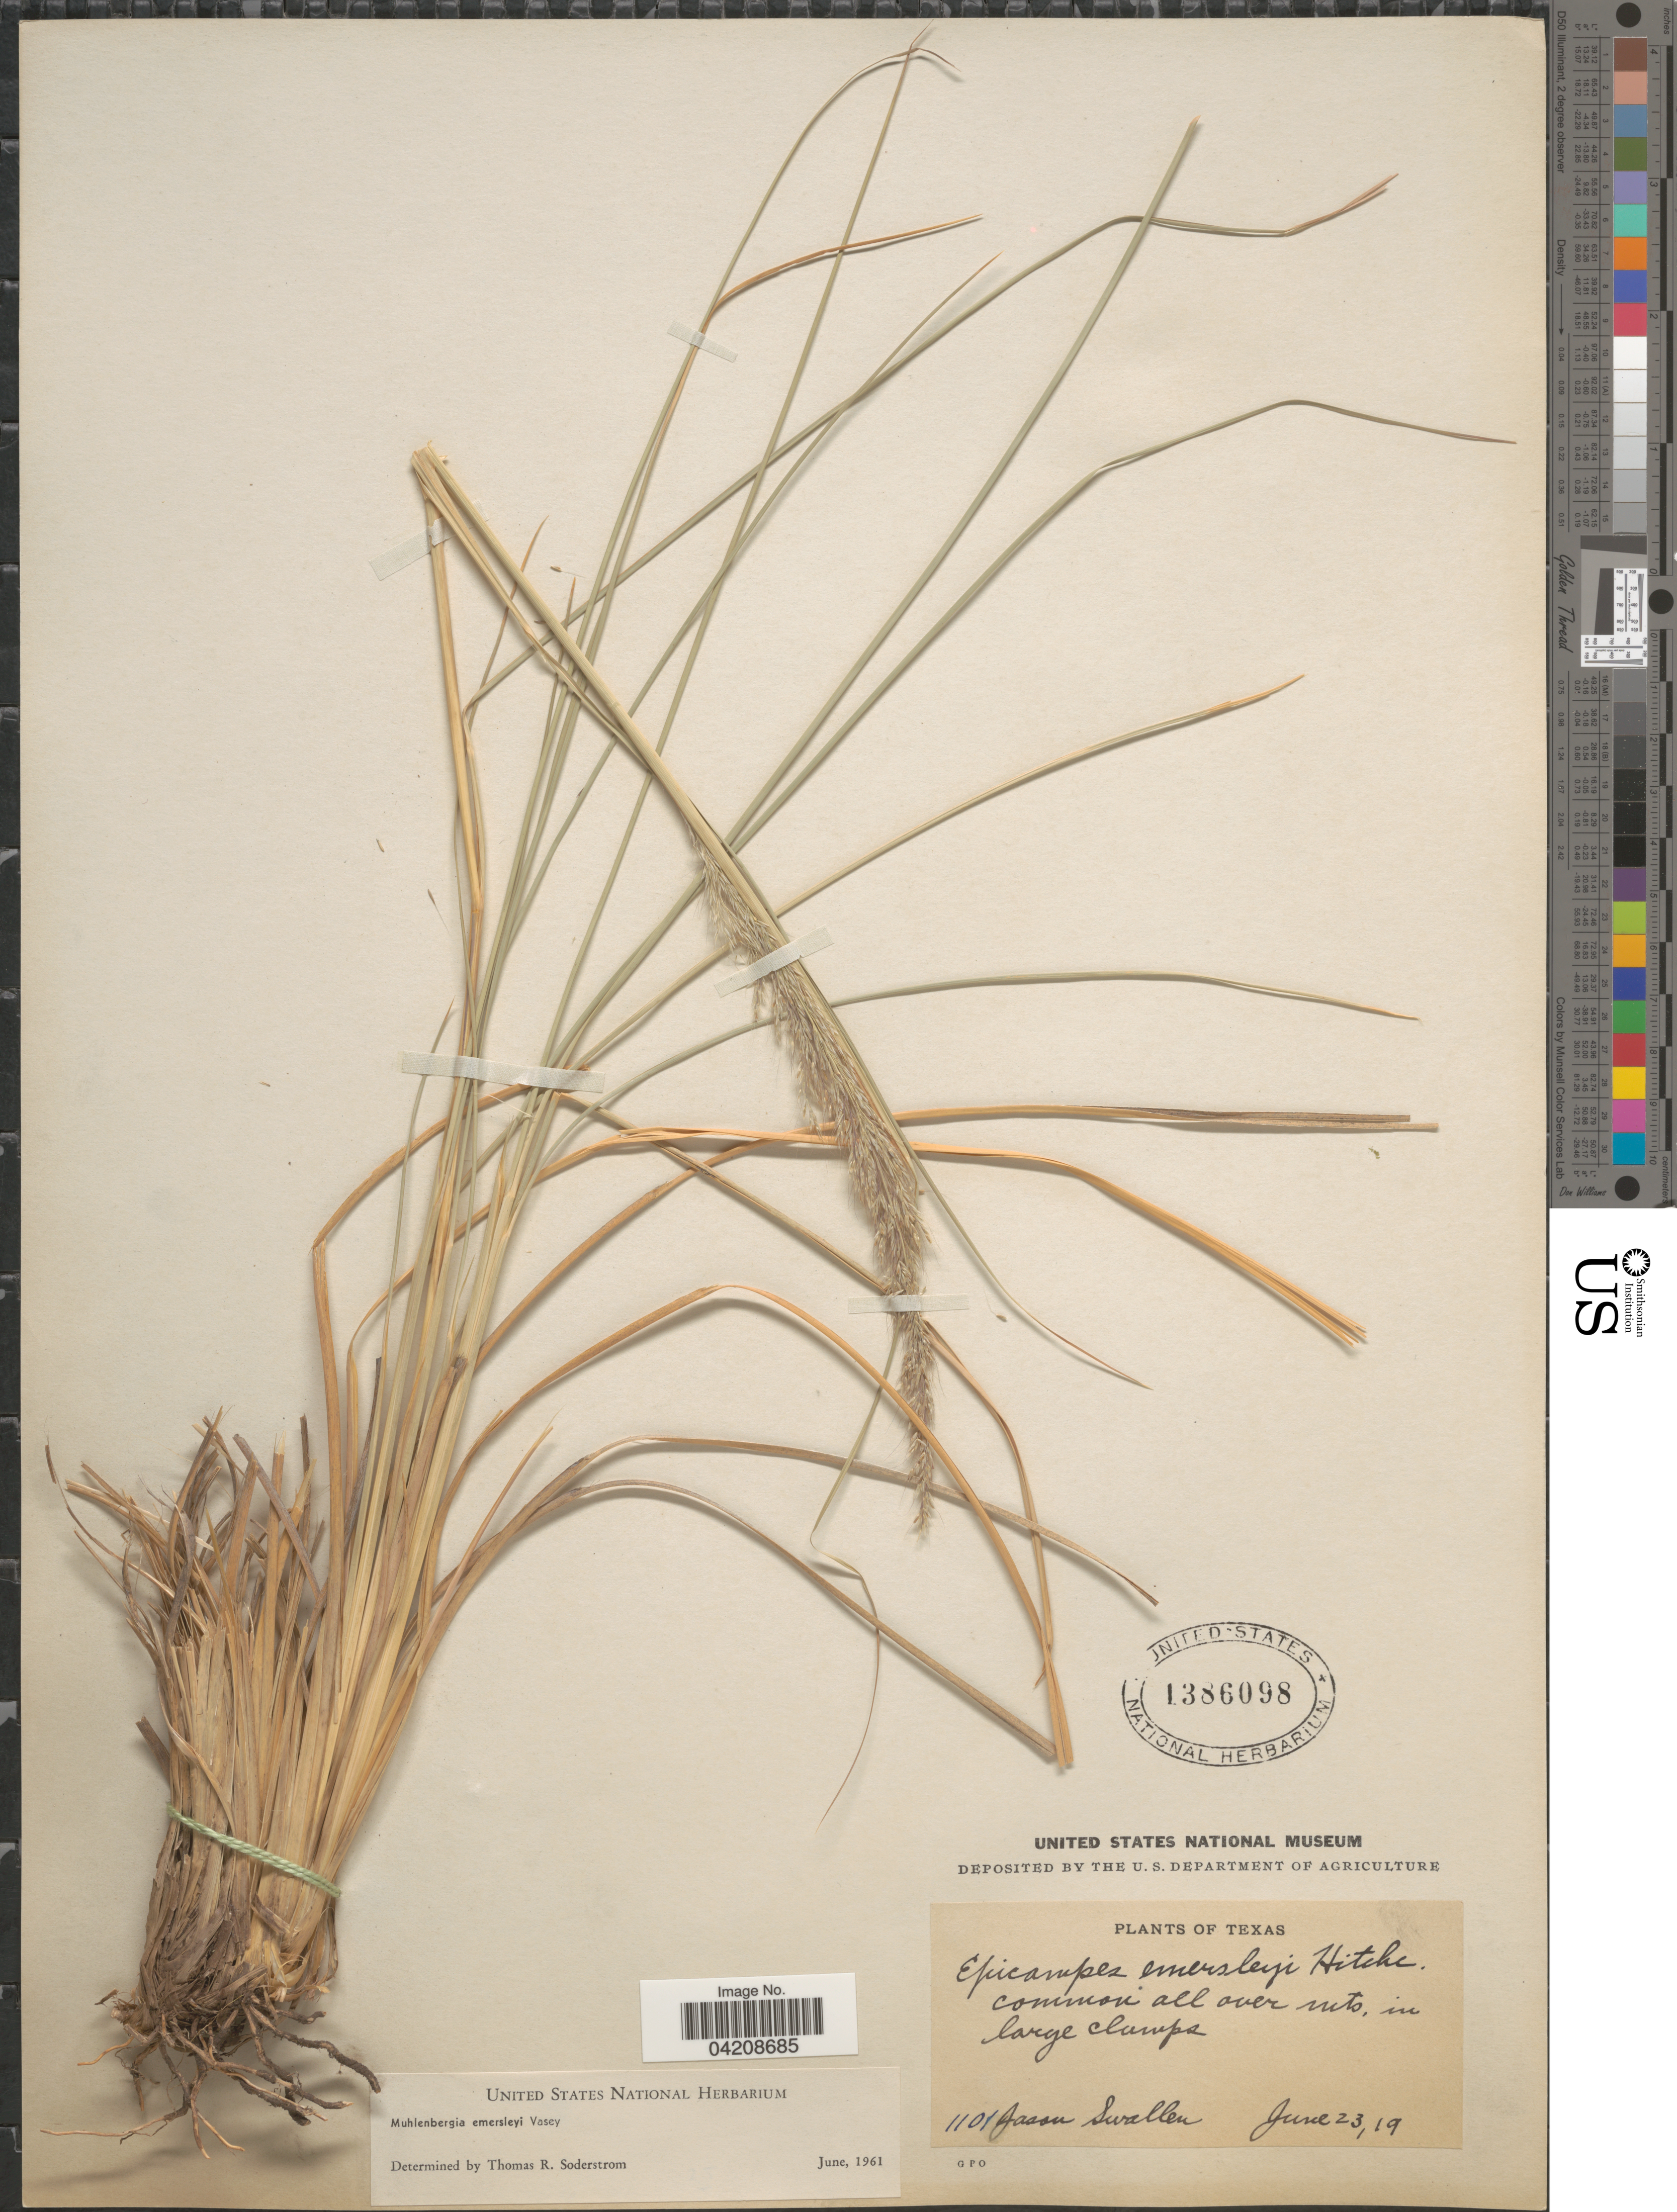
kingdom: Plantae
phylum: Tracheophyta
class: Liliopsida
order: Poales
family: Poaceae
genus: Muhlenbergia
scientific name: Muhlenbergia emersleyi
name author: Vasey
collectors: J. R. Swallen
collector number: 1101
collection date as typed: Transcribed d/m/y: 23/6/19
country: United States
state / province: Texas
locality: Common all over mts. in large clumps.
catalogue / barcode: US 1386098